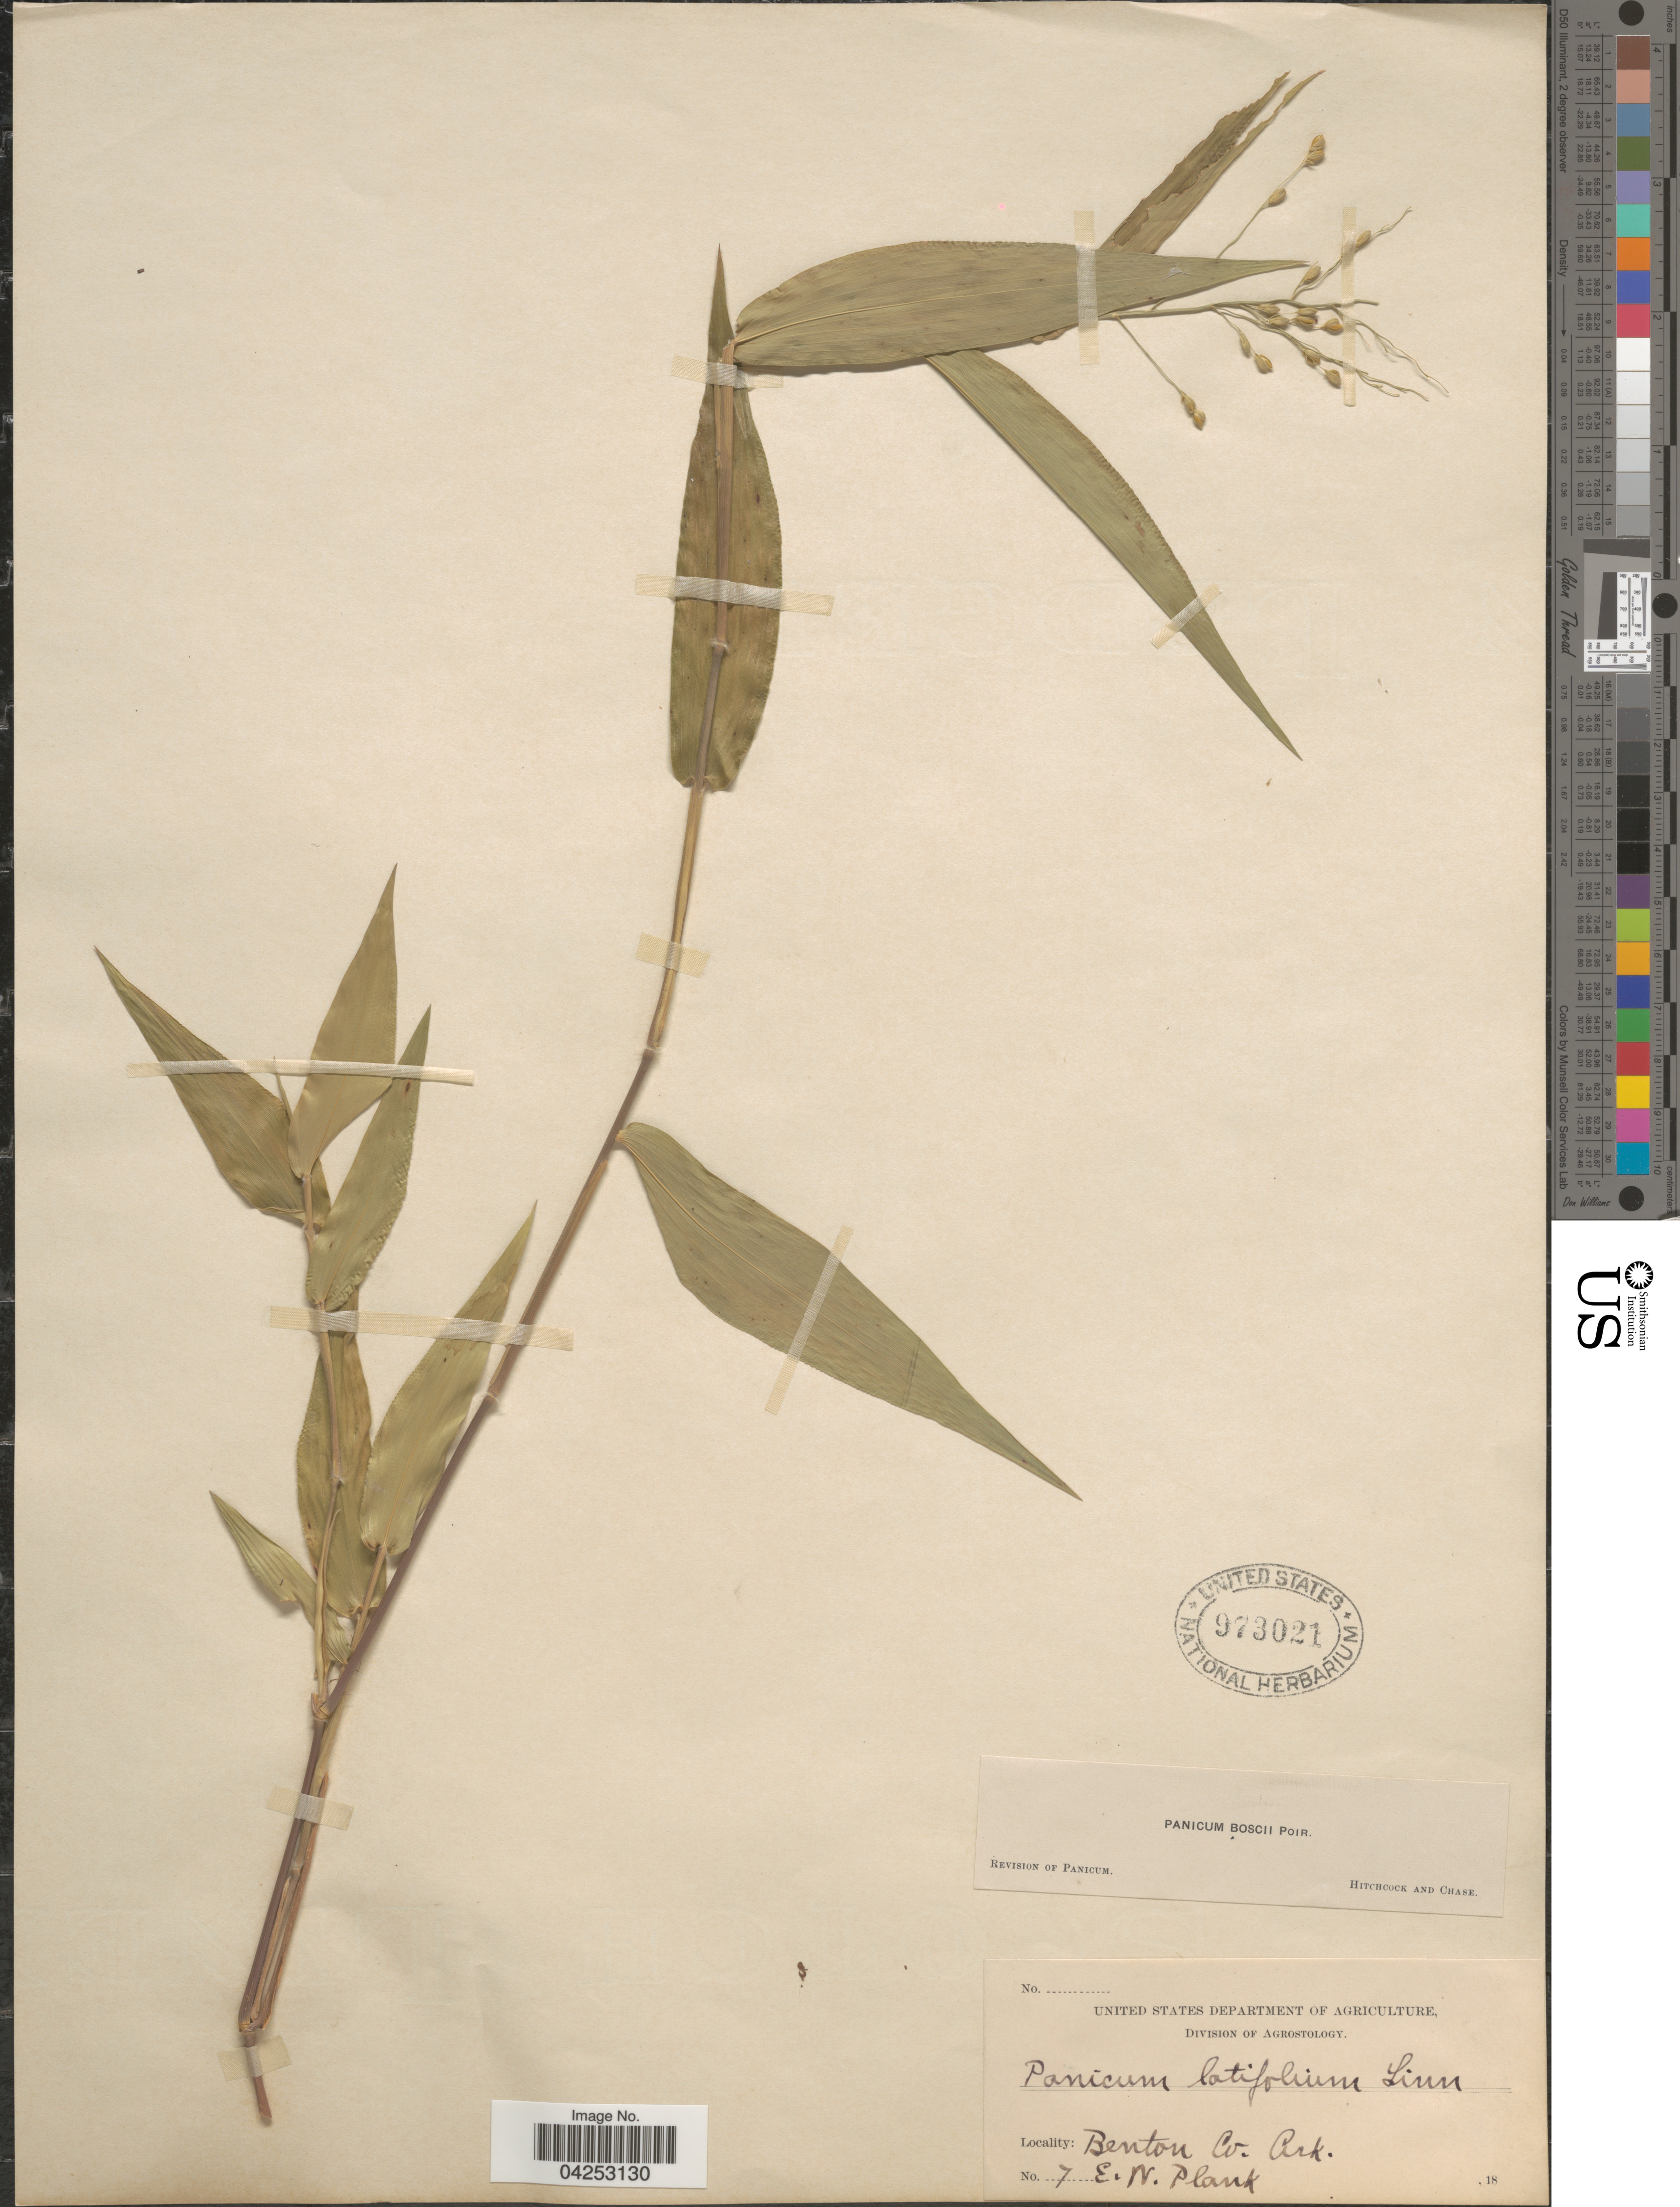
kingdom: Plantae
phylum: Tracheophyta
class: Liliopsida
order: Poales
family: Poaceae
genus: Dichanthelium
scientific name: Dichanthelium boscii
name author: (Poir.) Gould & C.A. Clark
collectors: E. Plank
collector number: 7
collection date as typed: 18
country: United States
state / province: Arkansas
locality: Benton Co.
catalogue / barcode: US 973021